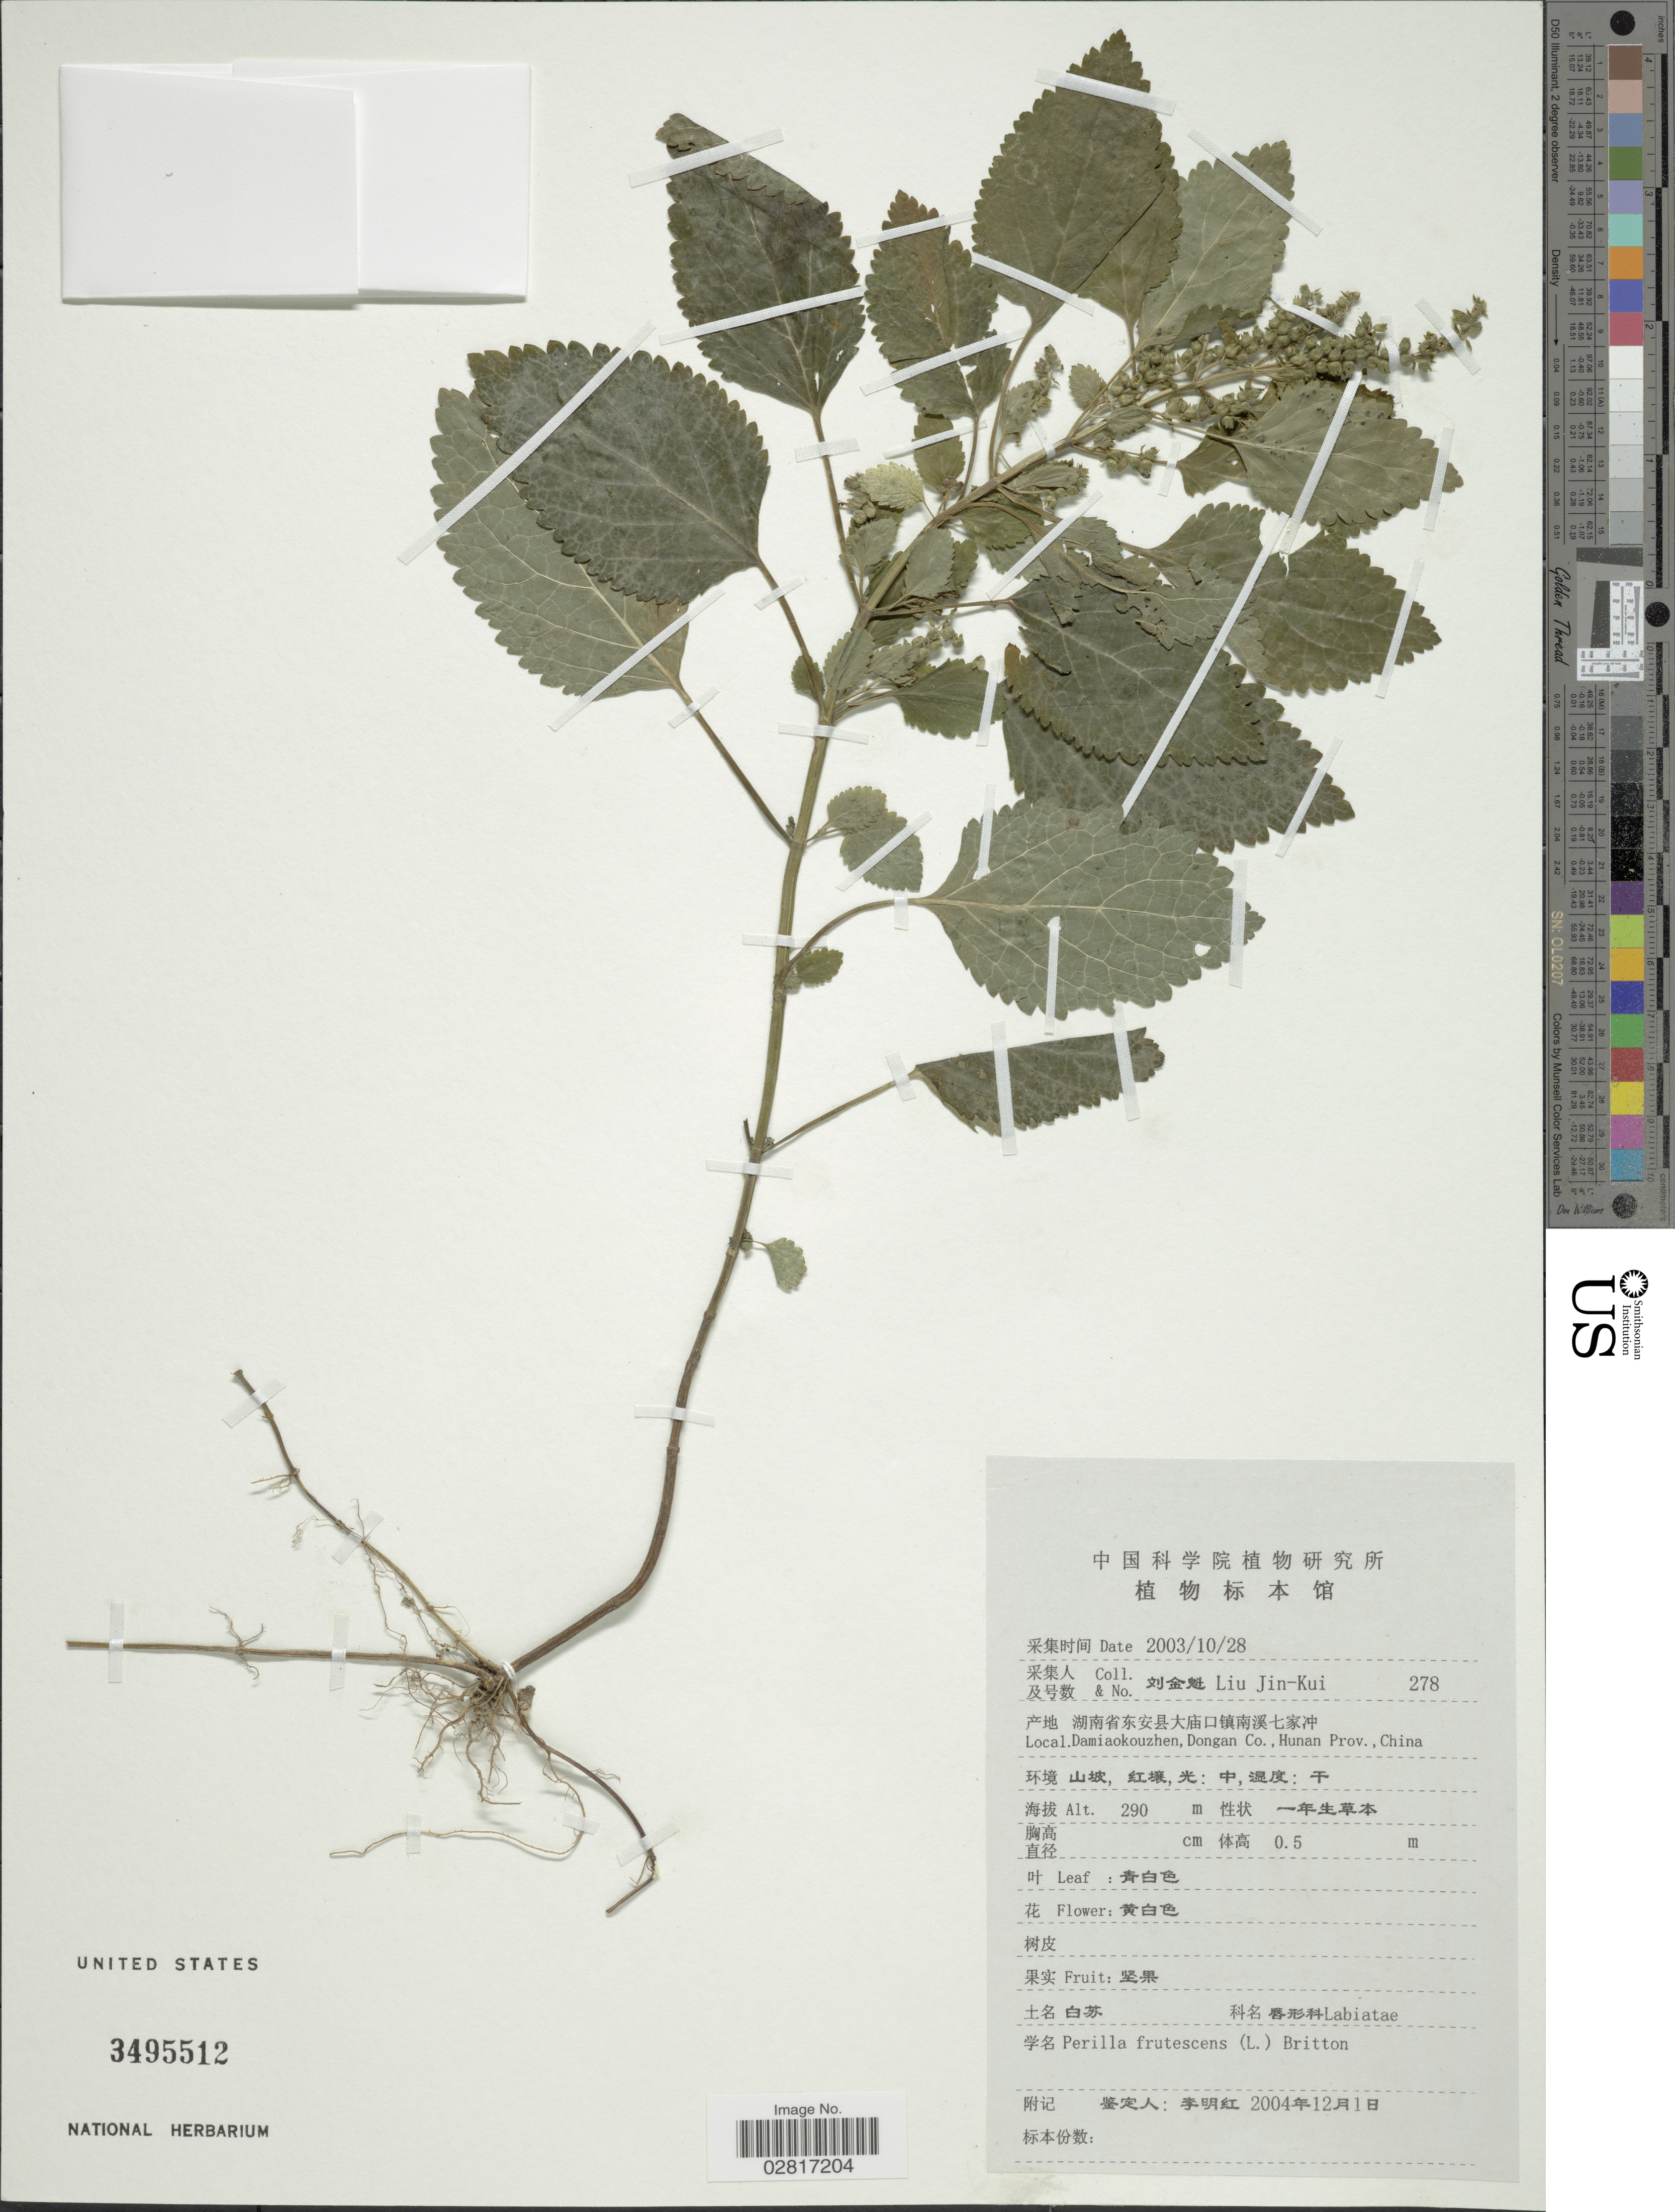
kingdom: Plantae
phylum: Tracheophyta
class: Magnoliopsida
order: Lamiales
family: Lamiaceae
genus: Perilla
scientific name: Perilla frutescens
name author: (L.) Britton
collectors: Liu Jin-Kui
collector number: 278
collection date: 2003-10-28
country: China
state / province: Hunan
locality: Damiaokouzhen, Dongan Co.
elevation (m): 290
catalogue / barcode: US 3495512